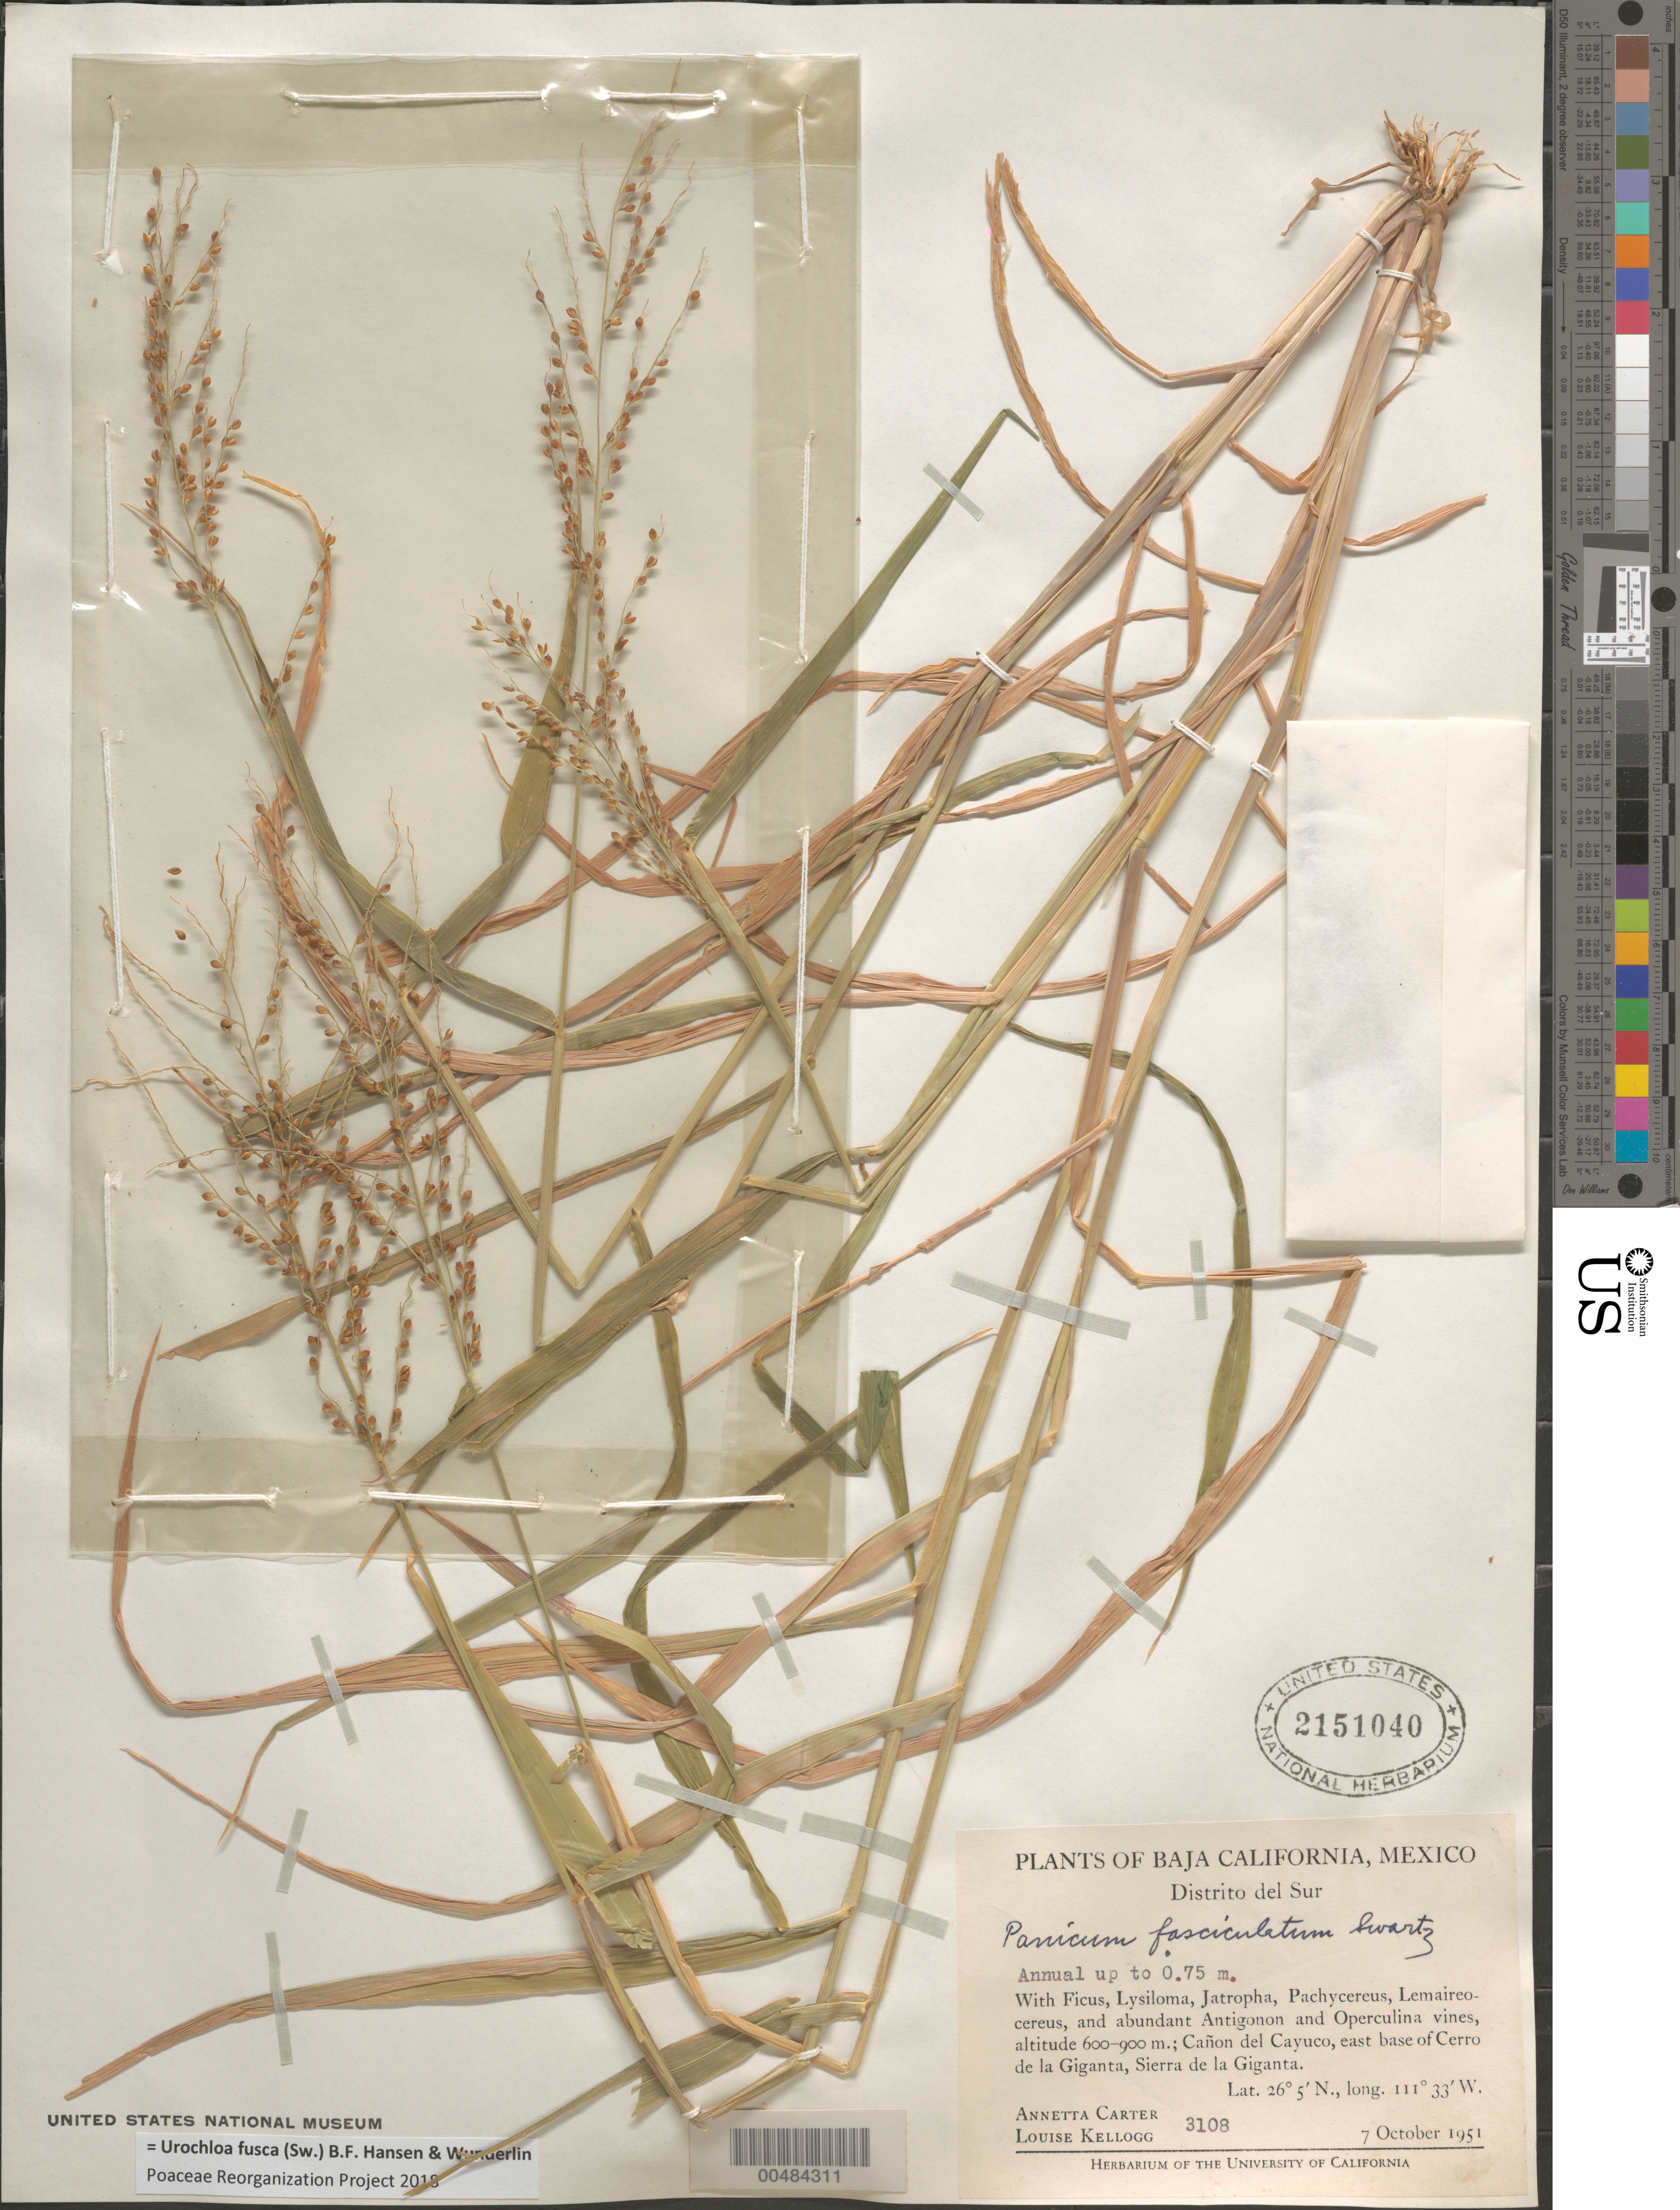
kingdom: Plantae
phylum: Tracheophyta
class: Liliopsida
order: Poales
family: Poaceae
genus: Urochloa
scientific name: Urochloa fusca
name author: (Sw.) B.F. Hansen & Wunderlin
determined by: Poaceae Reorganization Project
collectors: A. M. Carter & L. Kellogg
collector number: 3108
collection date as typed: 7 Oct 1951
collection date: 1951-10-07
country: Mexico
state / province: Baja California Sur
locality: Cañon del Cayuco, E base of Cerro de la Giganta, Sierra de la Giganta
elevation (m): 600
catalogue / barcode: US 2151040